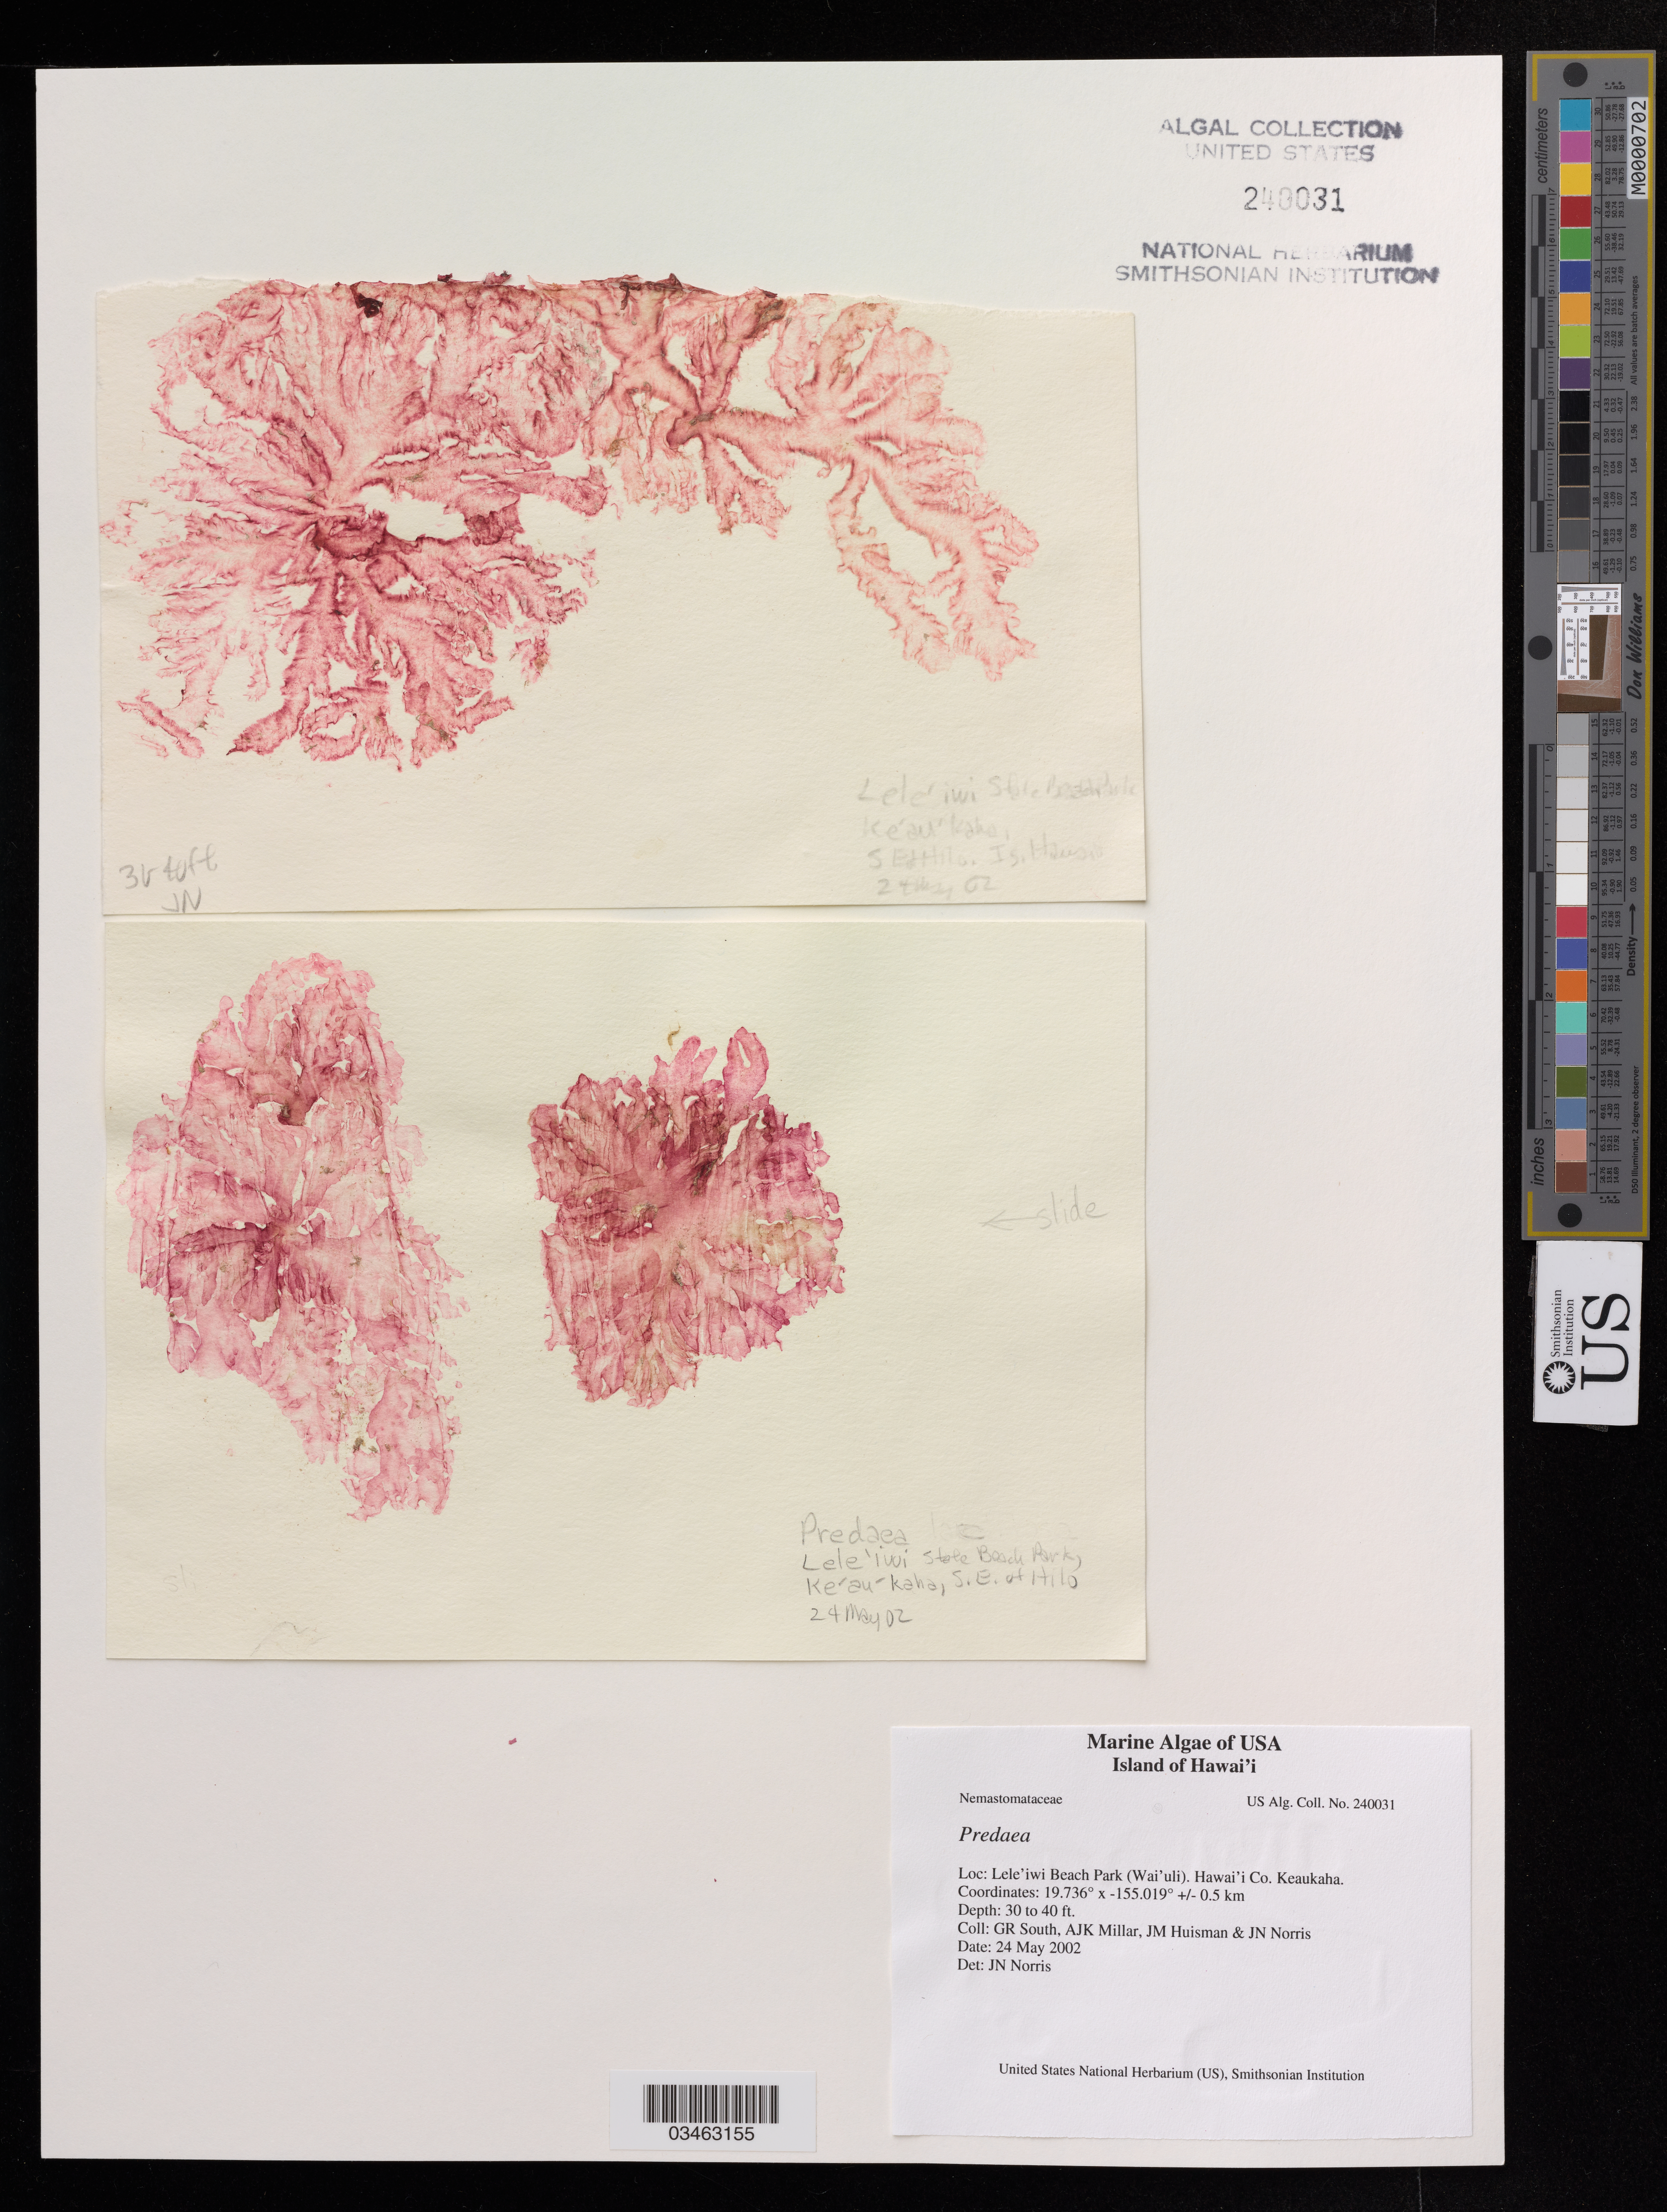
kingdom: Plantae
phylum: Rhodophyta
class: Florideophyceae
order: Nemastomatales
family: Nemastomataceae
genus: Predaea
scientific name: Predaea sp.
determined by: Norris, James N.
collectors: G. R. South, A. Millar, J. M. Huisman & J. Norris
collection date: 2002-05-24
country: United States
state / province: Hawaii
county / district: Hawaii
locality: Lele' iwi Beach Park (Wai' uli). Keaukaha.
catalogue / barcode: US 240031